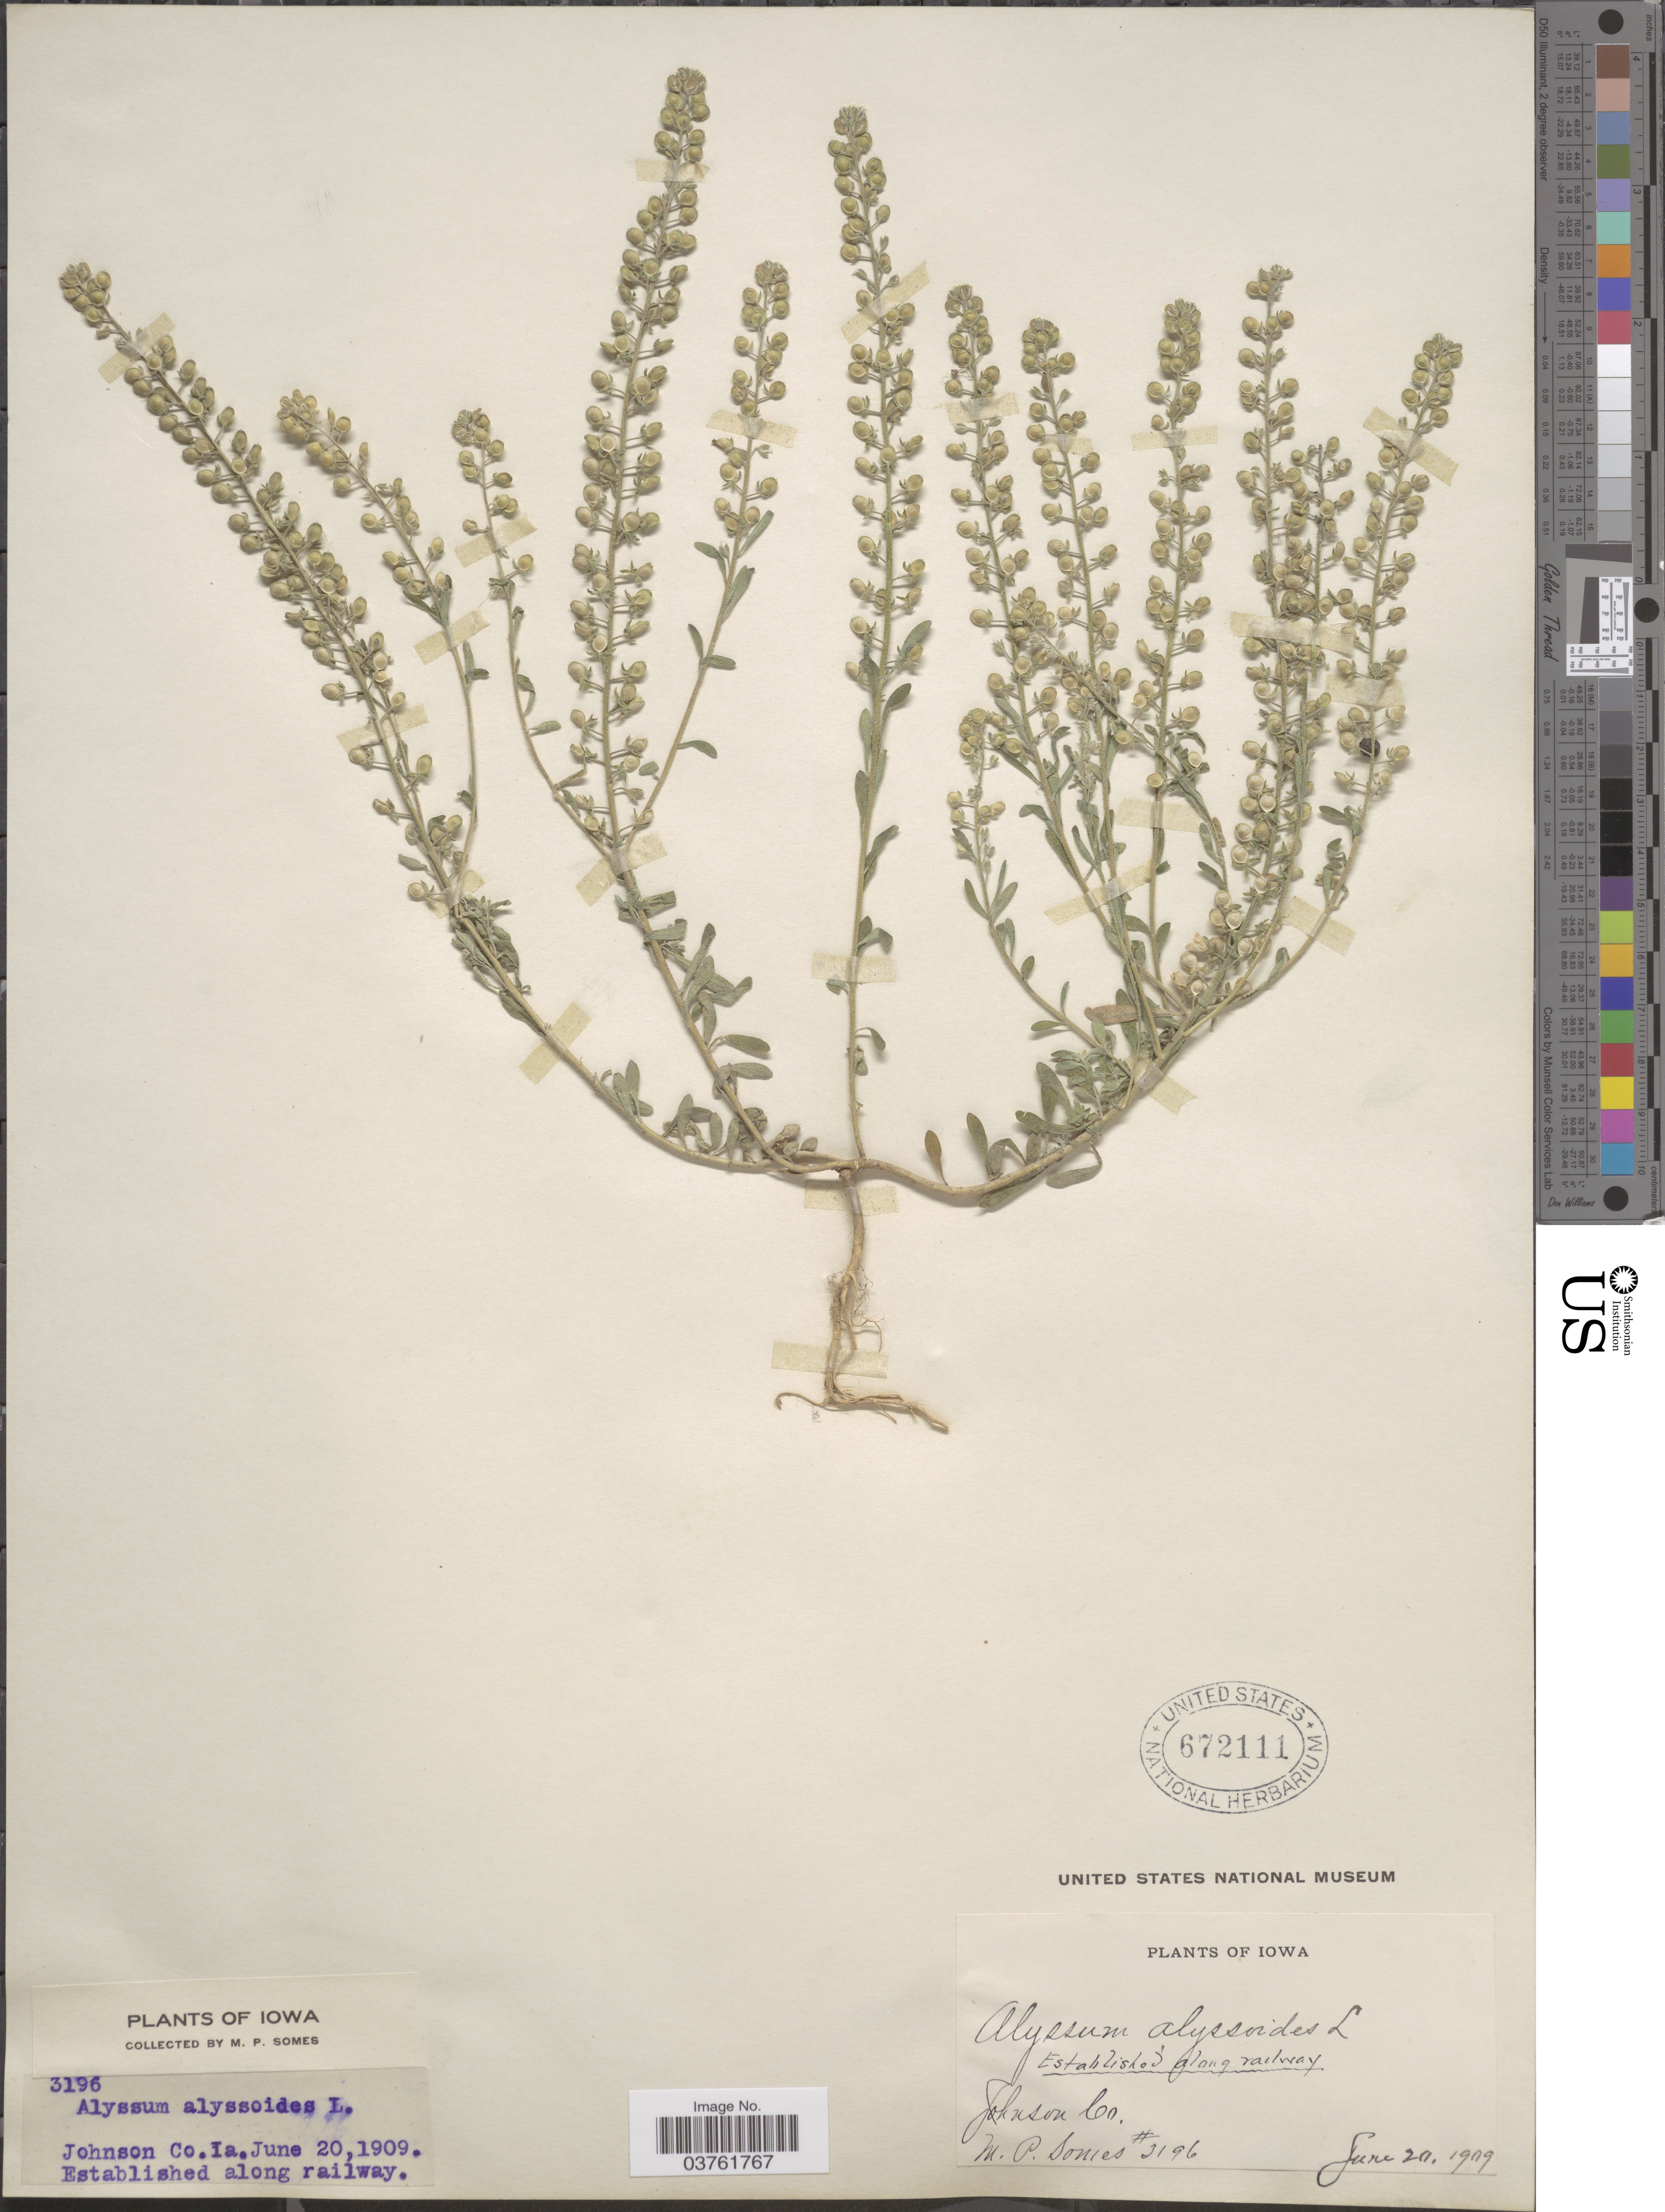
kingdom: Plantae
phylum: Tracheophyta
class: Magnoliopsida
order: Brassicales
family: Brassicaceae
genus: Alyssum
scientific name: Alyssum alyssoides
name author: (L.) L.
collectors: M. Somes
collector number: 3196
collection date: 1909-06-20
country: United States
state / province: Iowa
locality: Johnson Co. Along railway.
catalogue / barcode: US 672111